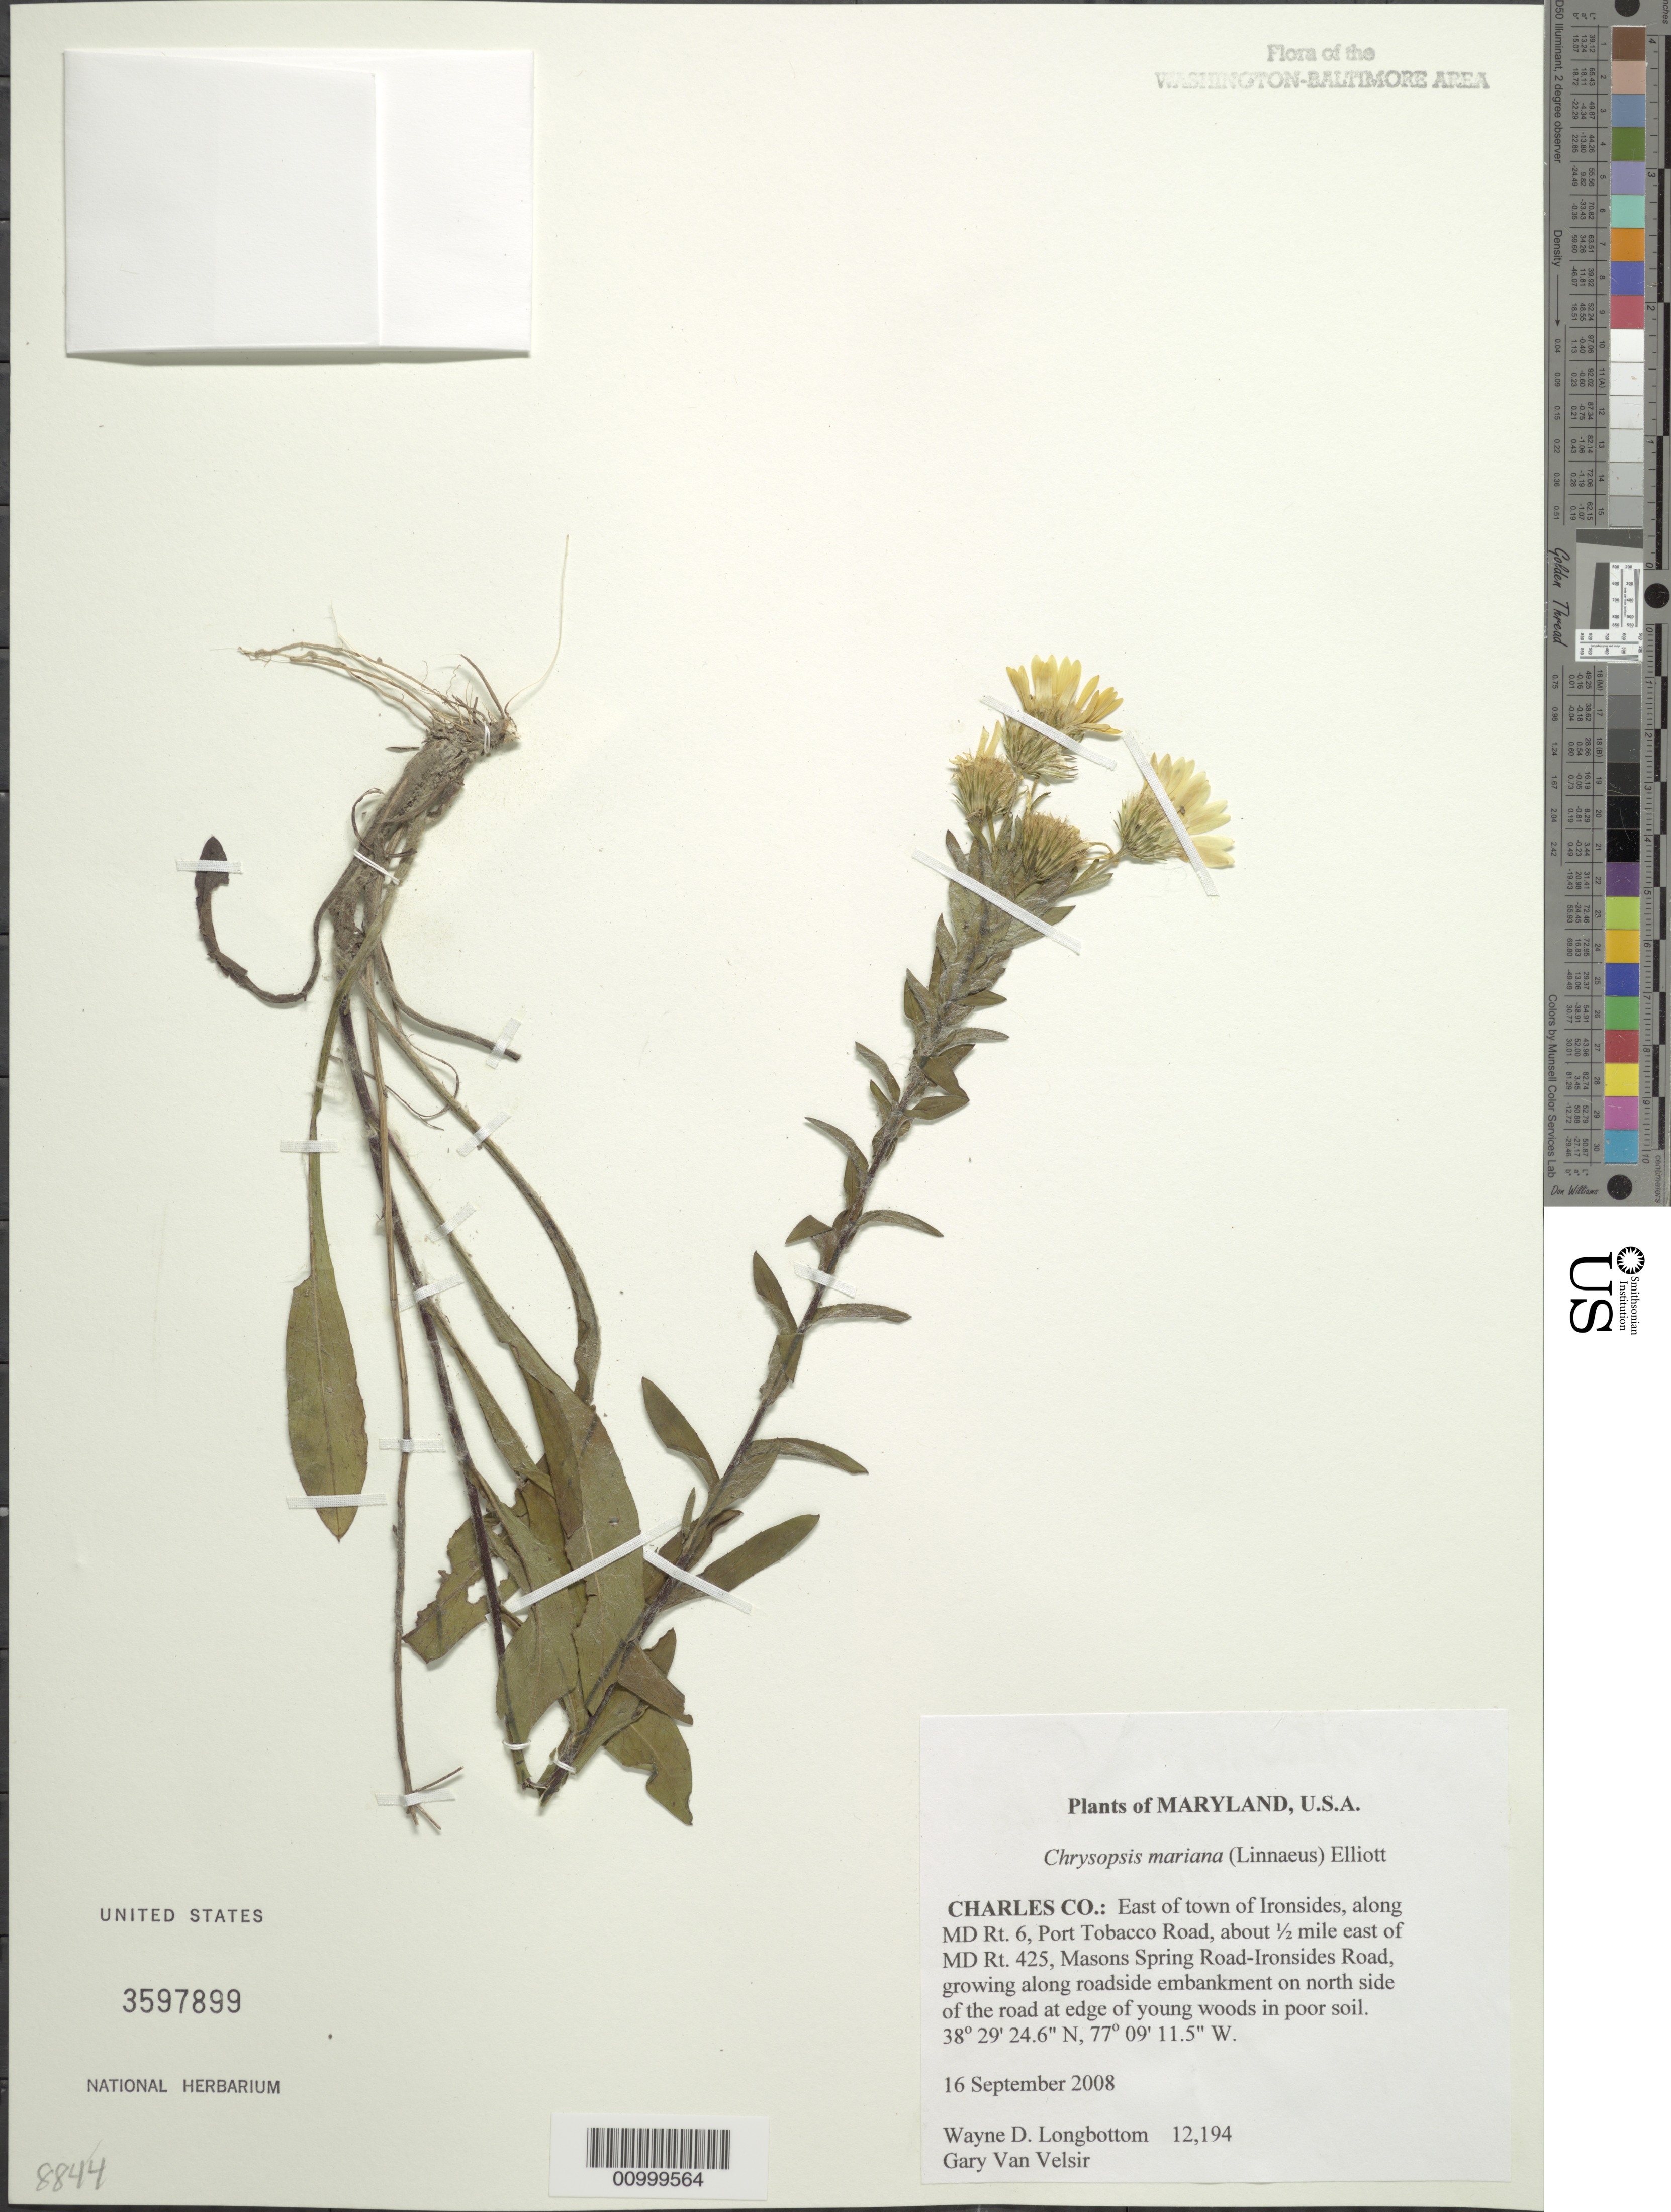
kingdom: Plantae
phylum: Tracheophyta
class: Magnoliopsida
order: Asterales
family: Asteraceae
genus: Chrysopsis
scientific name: Chrysopsis mariana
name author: (L.) Elliott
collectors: W. D. Longbottom & G. Van Velsir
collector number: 12194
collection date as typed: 16 Sep 2008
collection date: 2008-09-16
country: United States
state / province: Maryland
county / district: Charles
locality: East of town of Ironsides, along MD Rt. 6, Port Tobacco Road, about .5 mile east of MD Rt.425, Mason Spring Road - Ironsides Road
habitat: growing along roadside embankment on north side of the road at edge of young woods in poor soil.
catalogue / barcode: US 3597899